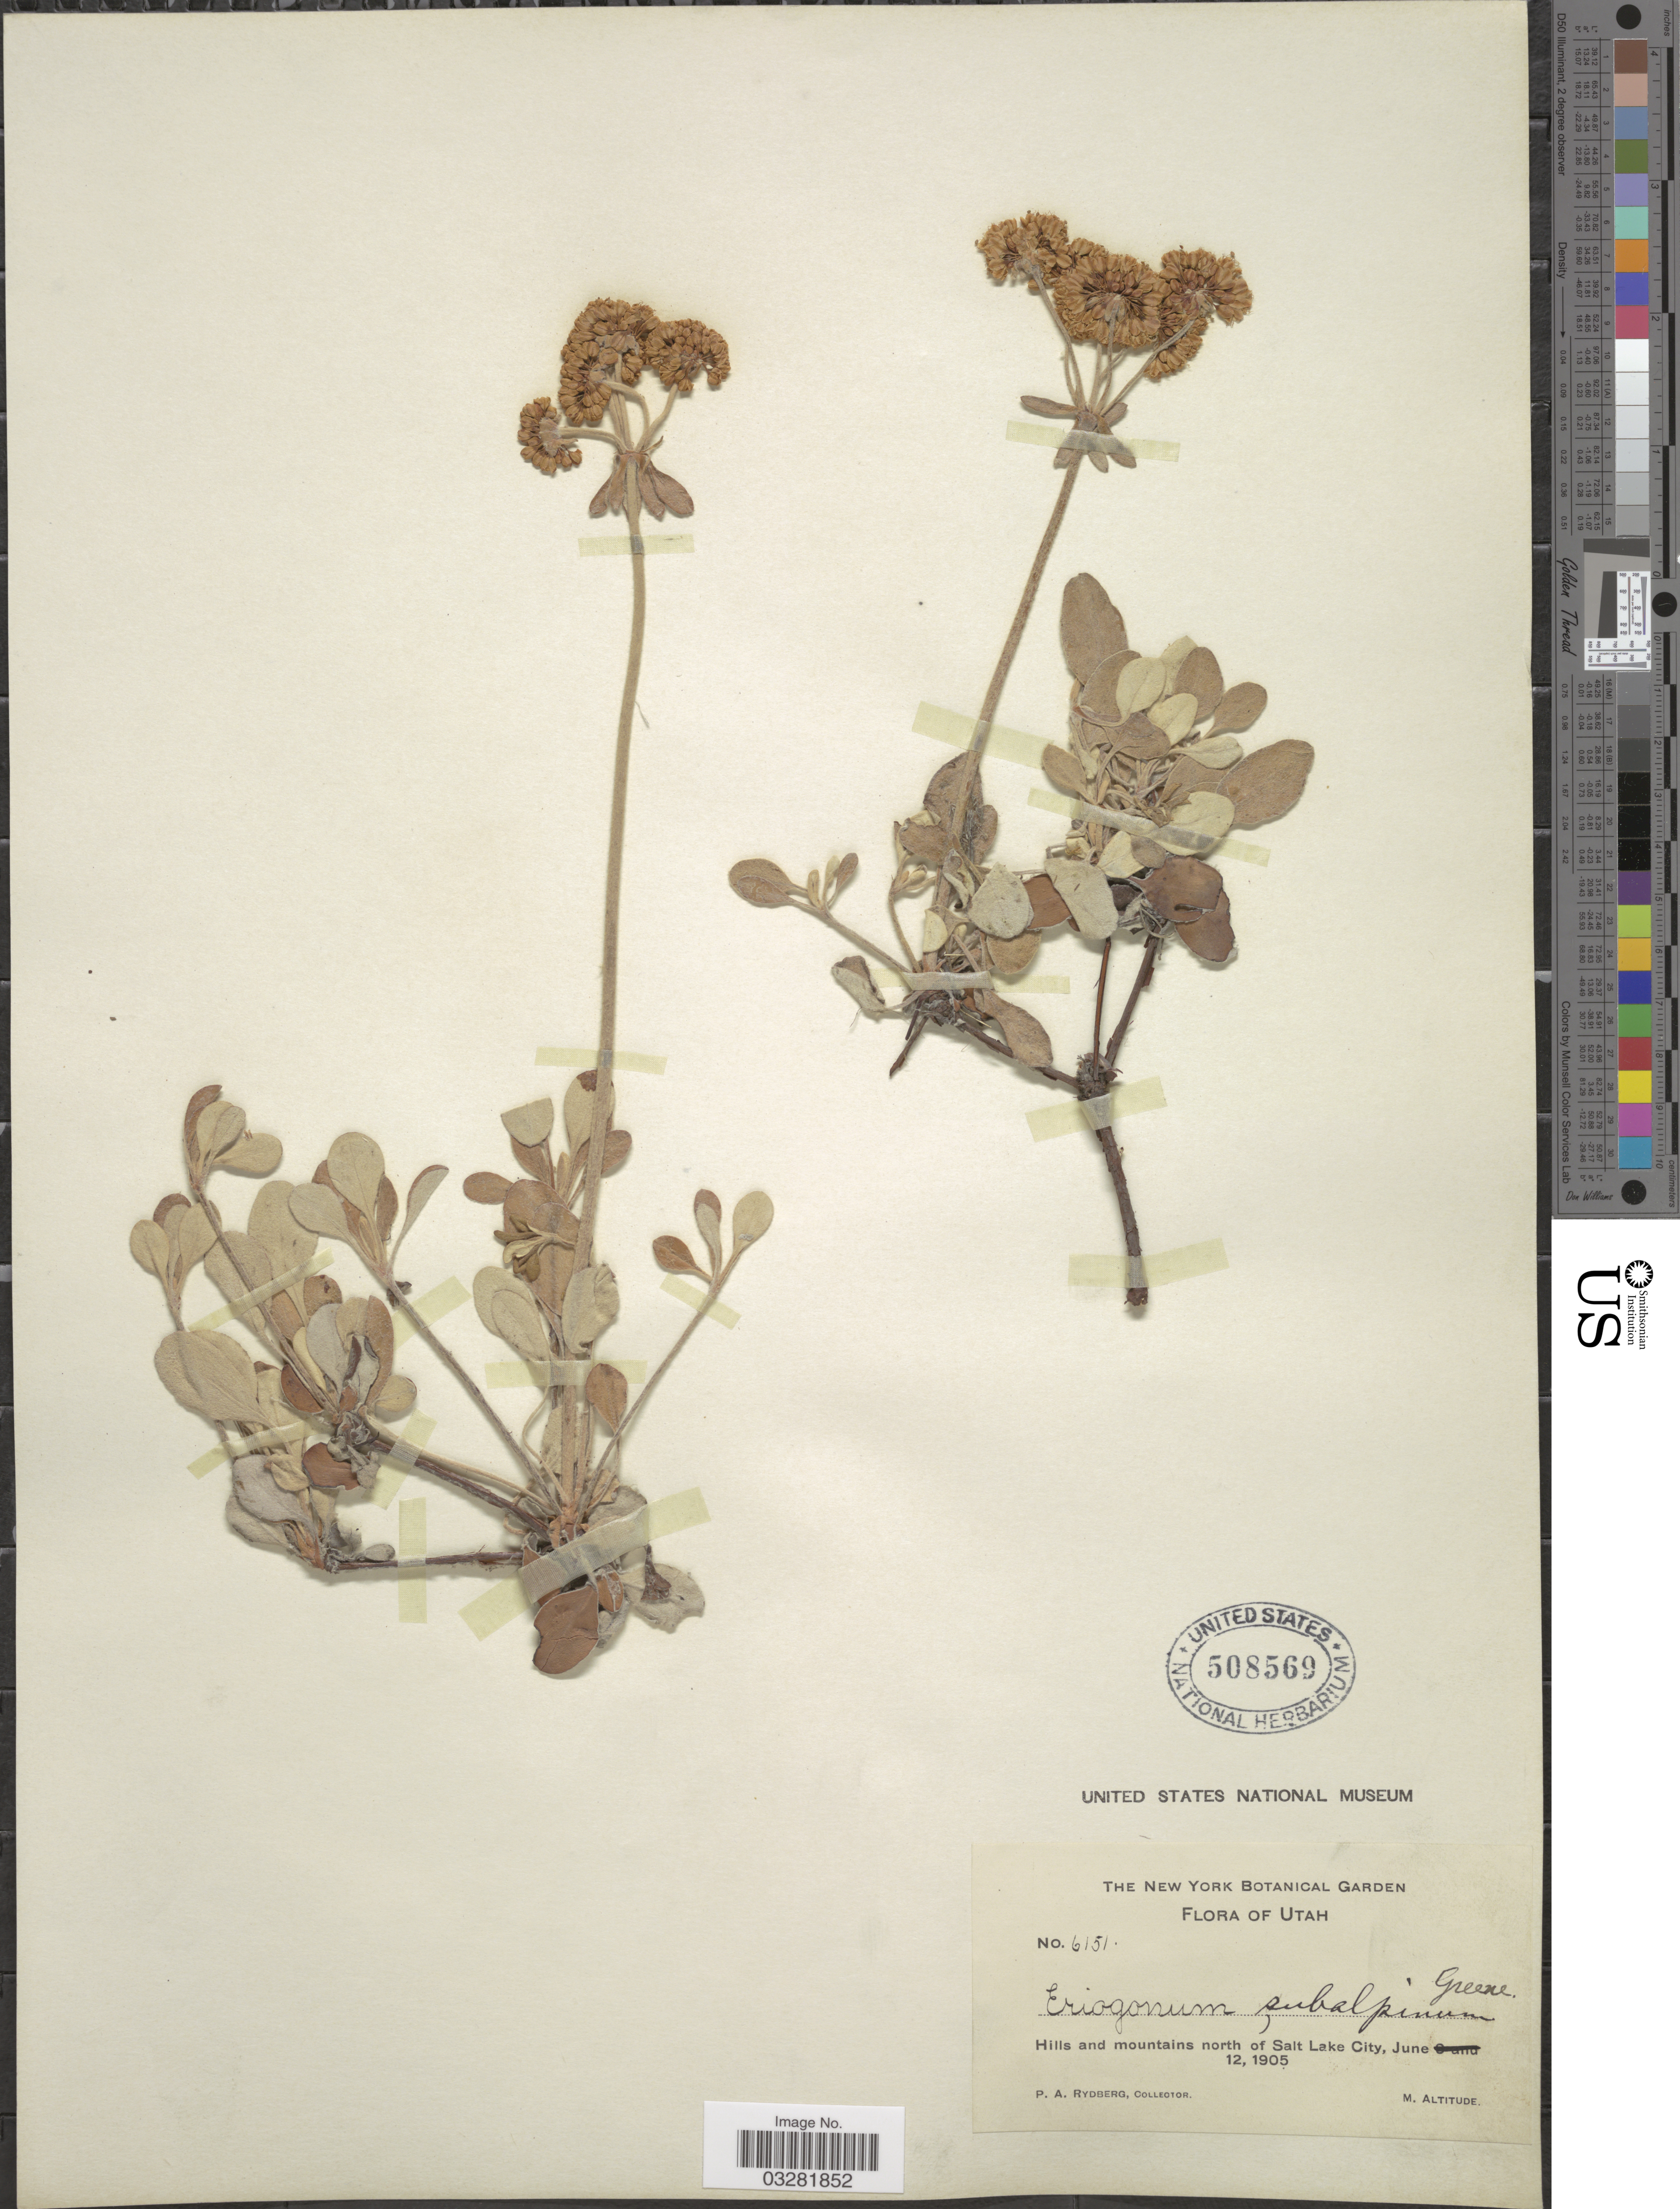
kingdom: Plantae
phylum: Tracheophyta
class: Magnoliopsida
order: Caryophyllales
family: Polygonaceae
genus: Eriogonum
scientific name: Eriogonum umbellatum var. subalpinum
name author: M.E. Jones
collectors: P. A. Rydberg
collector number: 6151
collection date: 1905-06-12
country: United States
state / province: Utah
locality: Hills and mountains north of Salt Lake City.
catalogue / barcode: US 508569